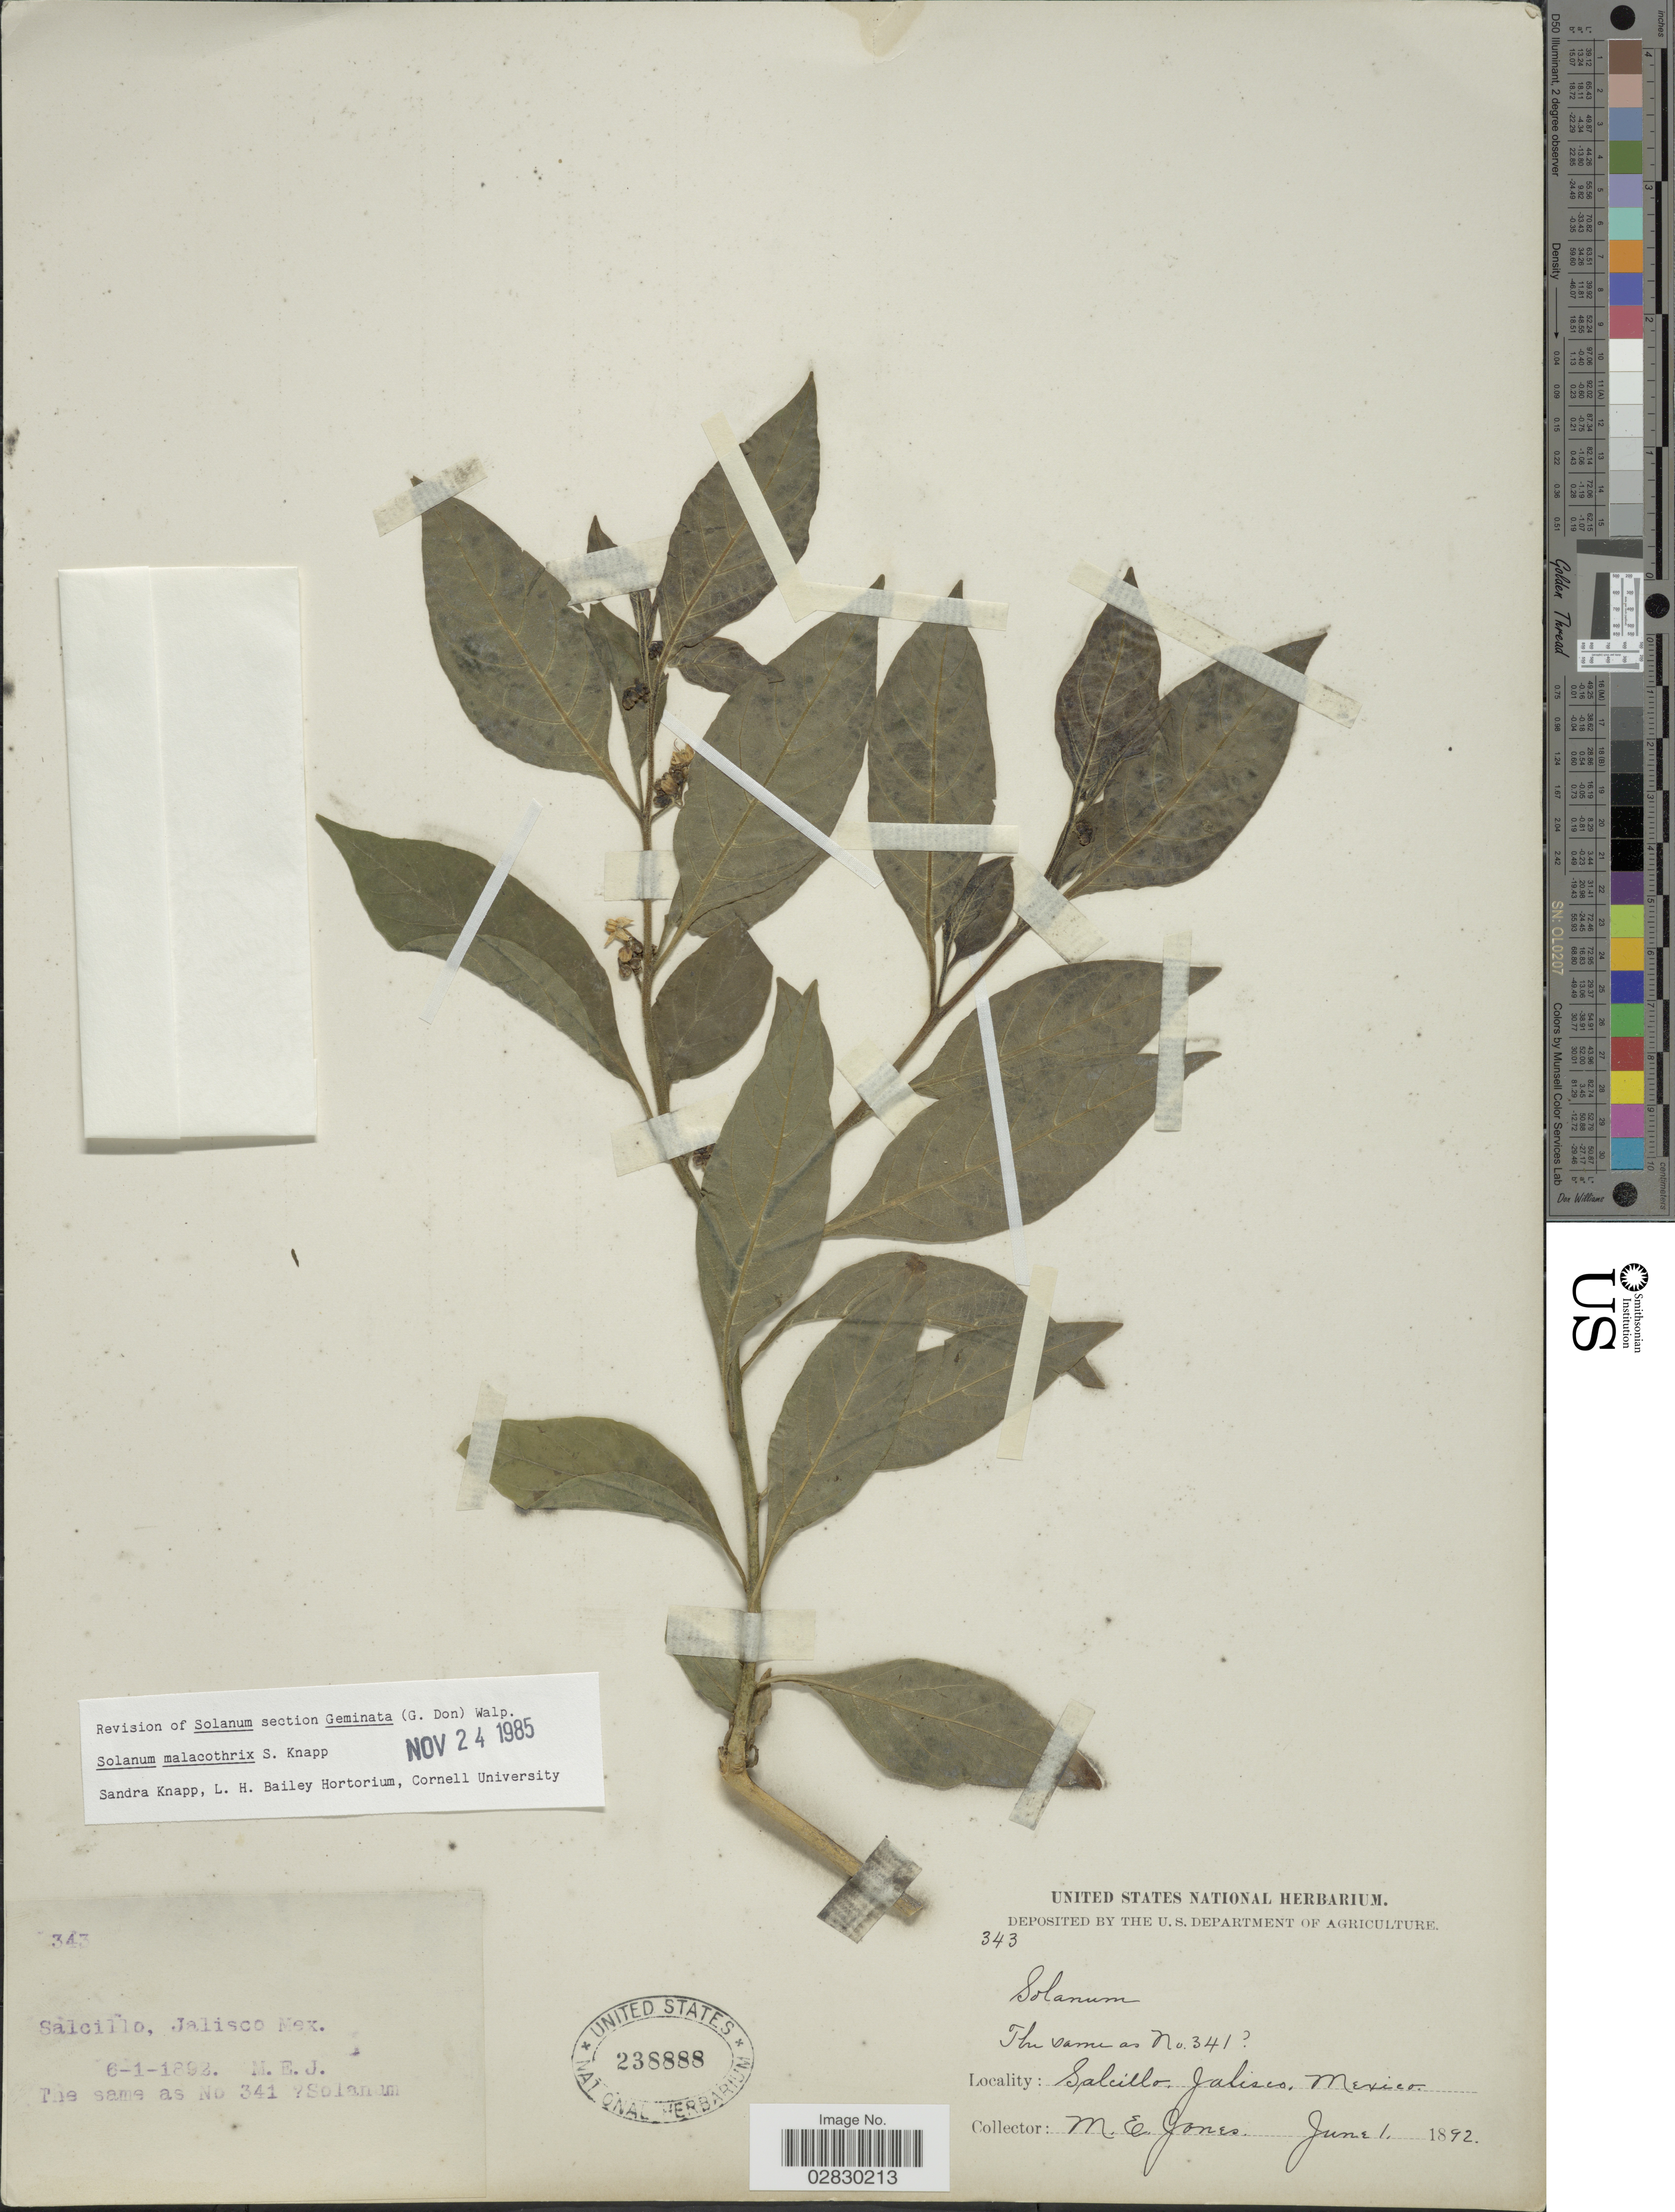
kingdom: Plantae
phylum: Tracheophyta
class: Magnoliopsida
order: Solanales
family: Solanaceae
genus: Solanum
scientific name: Solanum malacothrix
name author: S. Knapp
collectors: M. E. Jones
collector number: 347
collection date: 1892-01-06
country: Mexico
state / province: Jalisco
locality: Salcillo.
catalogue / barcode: US 238888